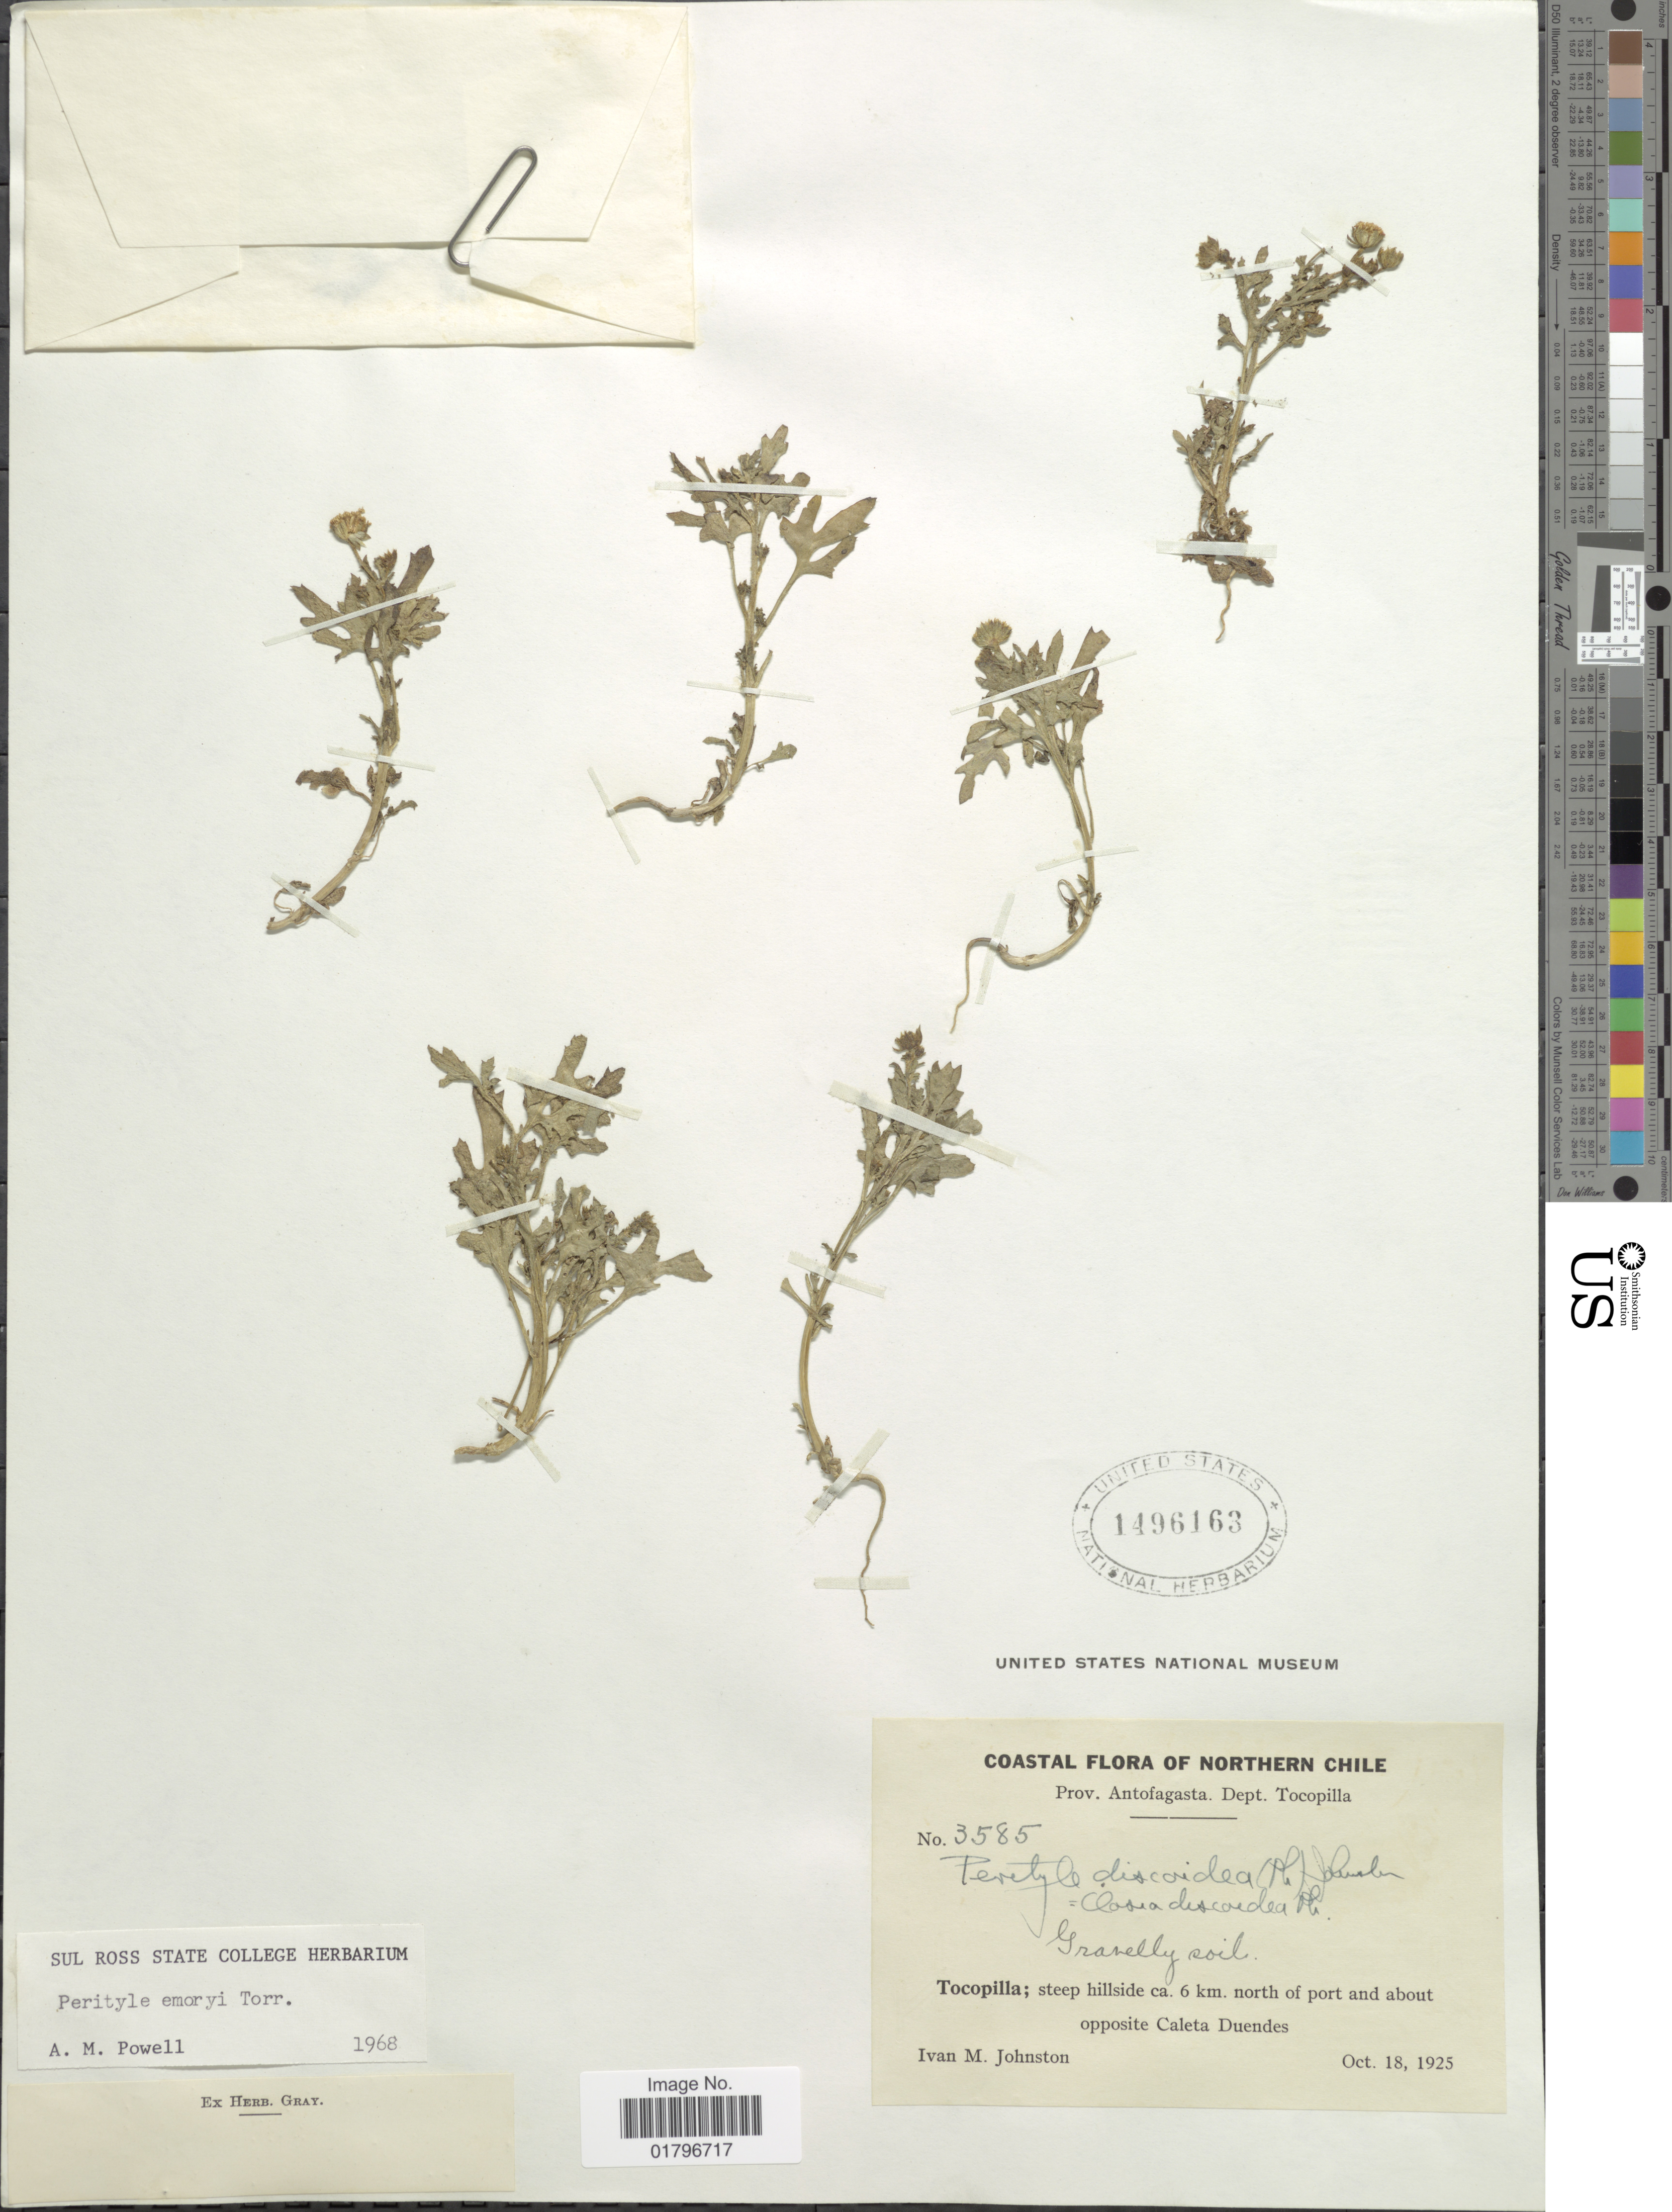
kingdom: Plantae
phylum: Tracheophyta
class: Magnoliopsida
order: Asterales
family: Asteraceae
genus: Perityle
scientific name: Perityle emoryi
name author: Torr.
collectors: I.M. Johnston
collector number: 3585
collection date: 1925-10-18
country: Chile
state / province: Antofagasta (II)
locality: Northern Chile. Prov. Antofagasta. Dept. Tocopilla. Tocopilla; steep hillside ca. 6 km. north of port and about opposite Caleta Duendes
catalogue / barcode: US 1496163